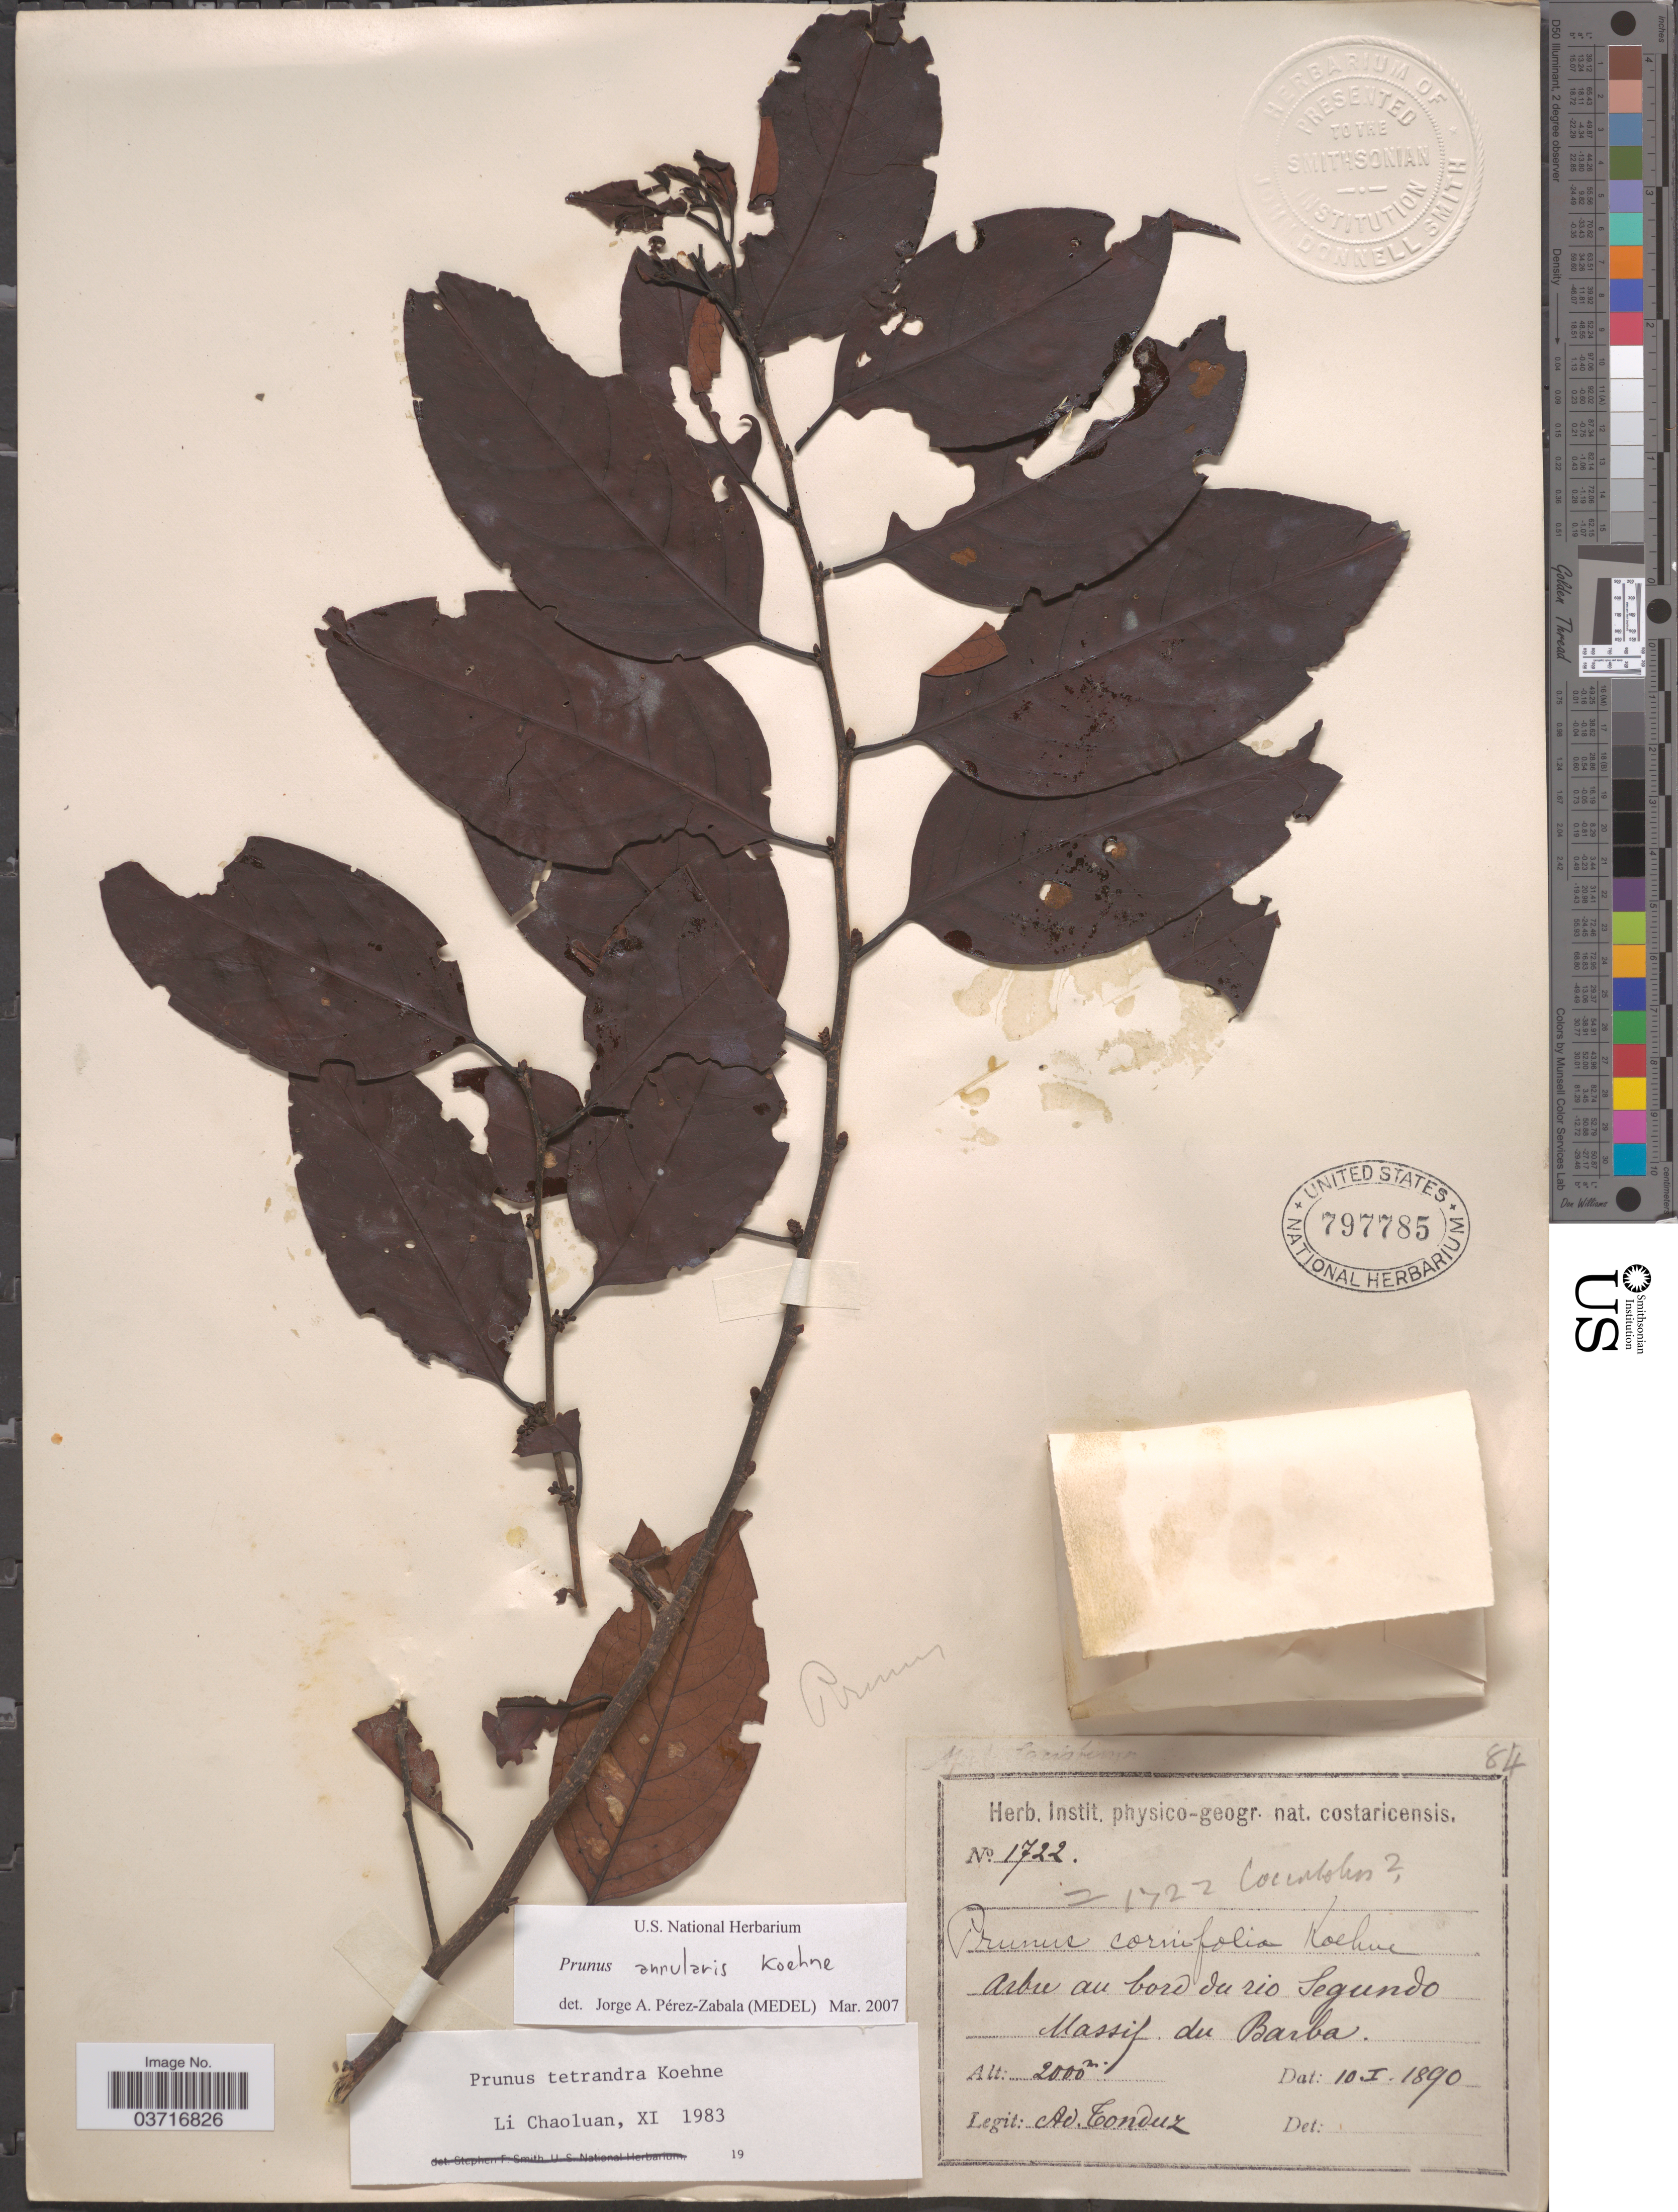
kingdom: Plantae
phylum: Tracheophyta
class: Magnoliopsida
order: Rosales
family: Rosaceae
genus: Prunus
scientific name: Prunus annularis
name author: Koehne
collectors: A. Tonduz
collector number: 1722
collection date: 1890-01-10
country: Costa Rica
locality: Arbre. Au bord du rio Segundo. Massif du Barba.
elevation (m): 2000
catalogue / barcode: US 797785